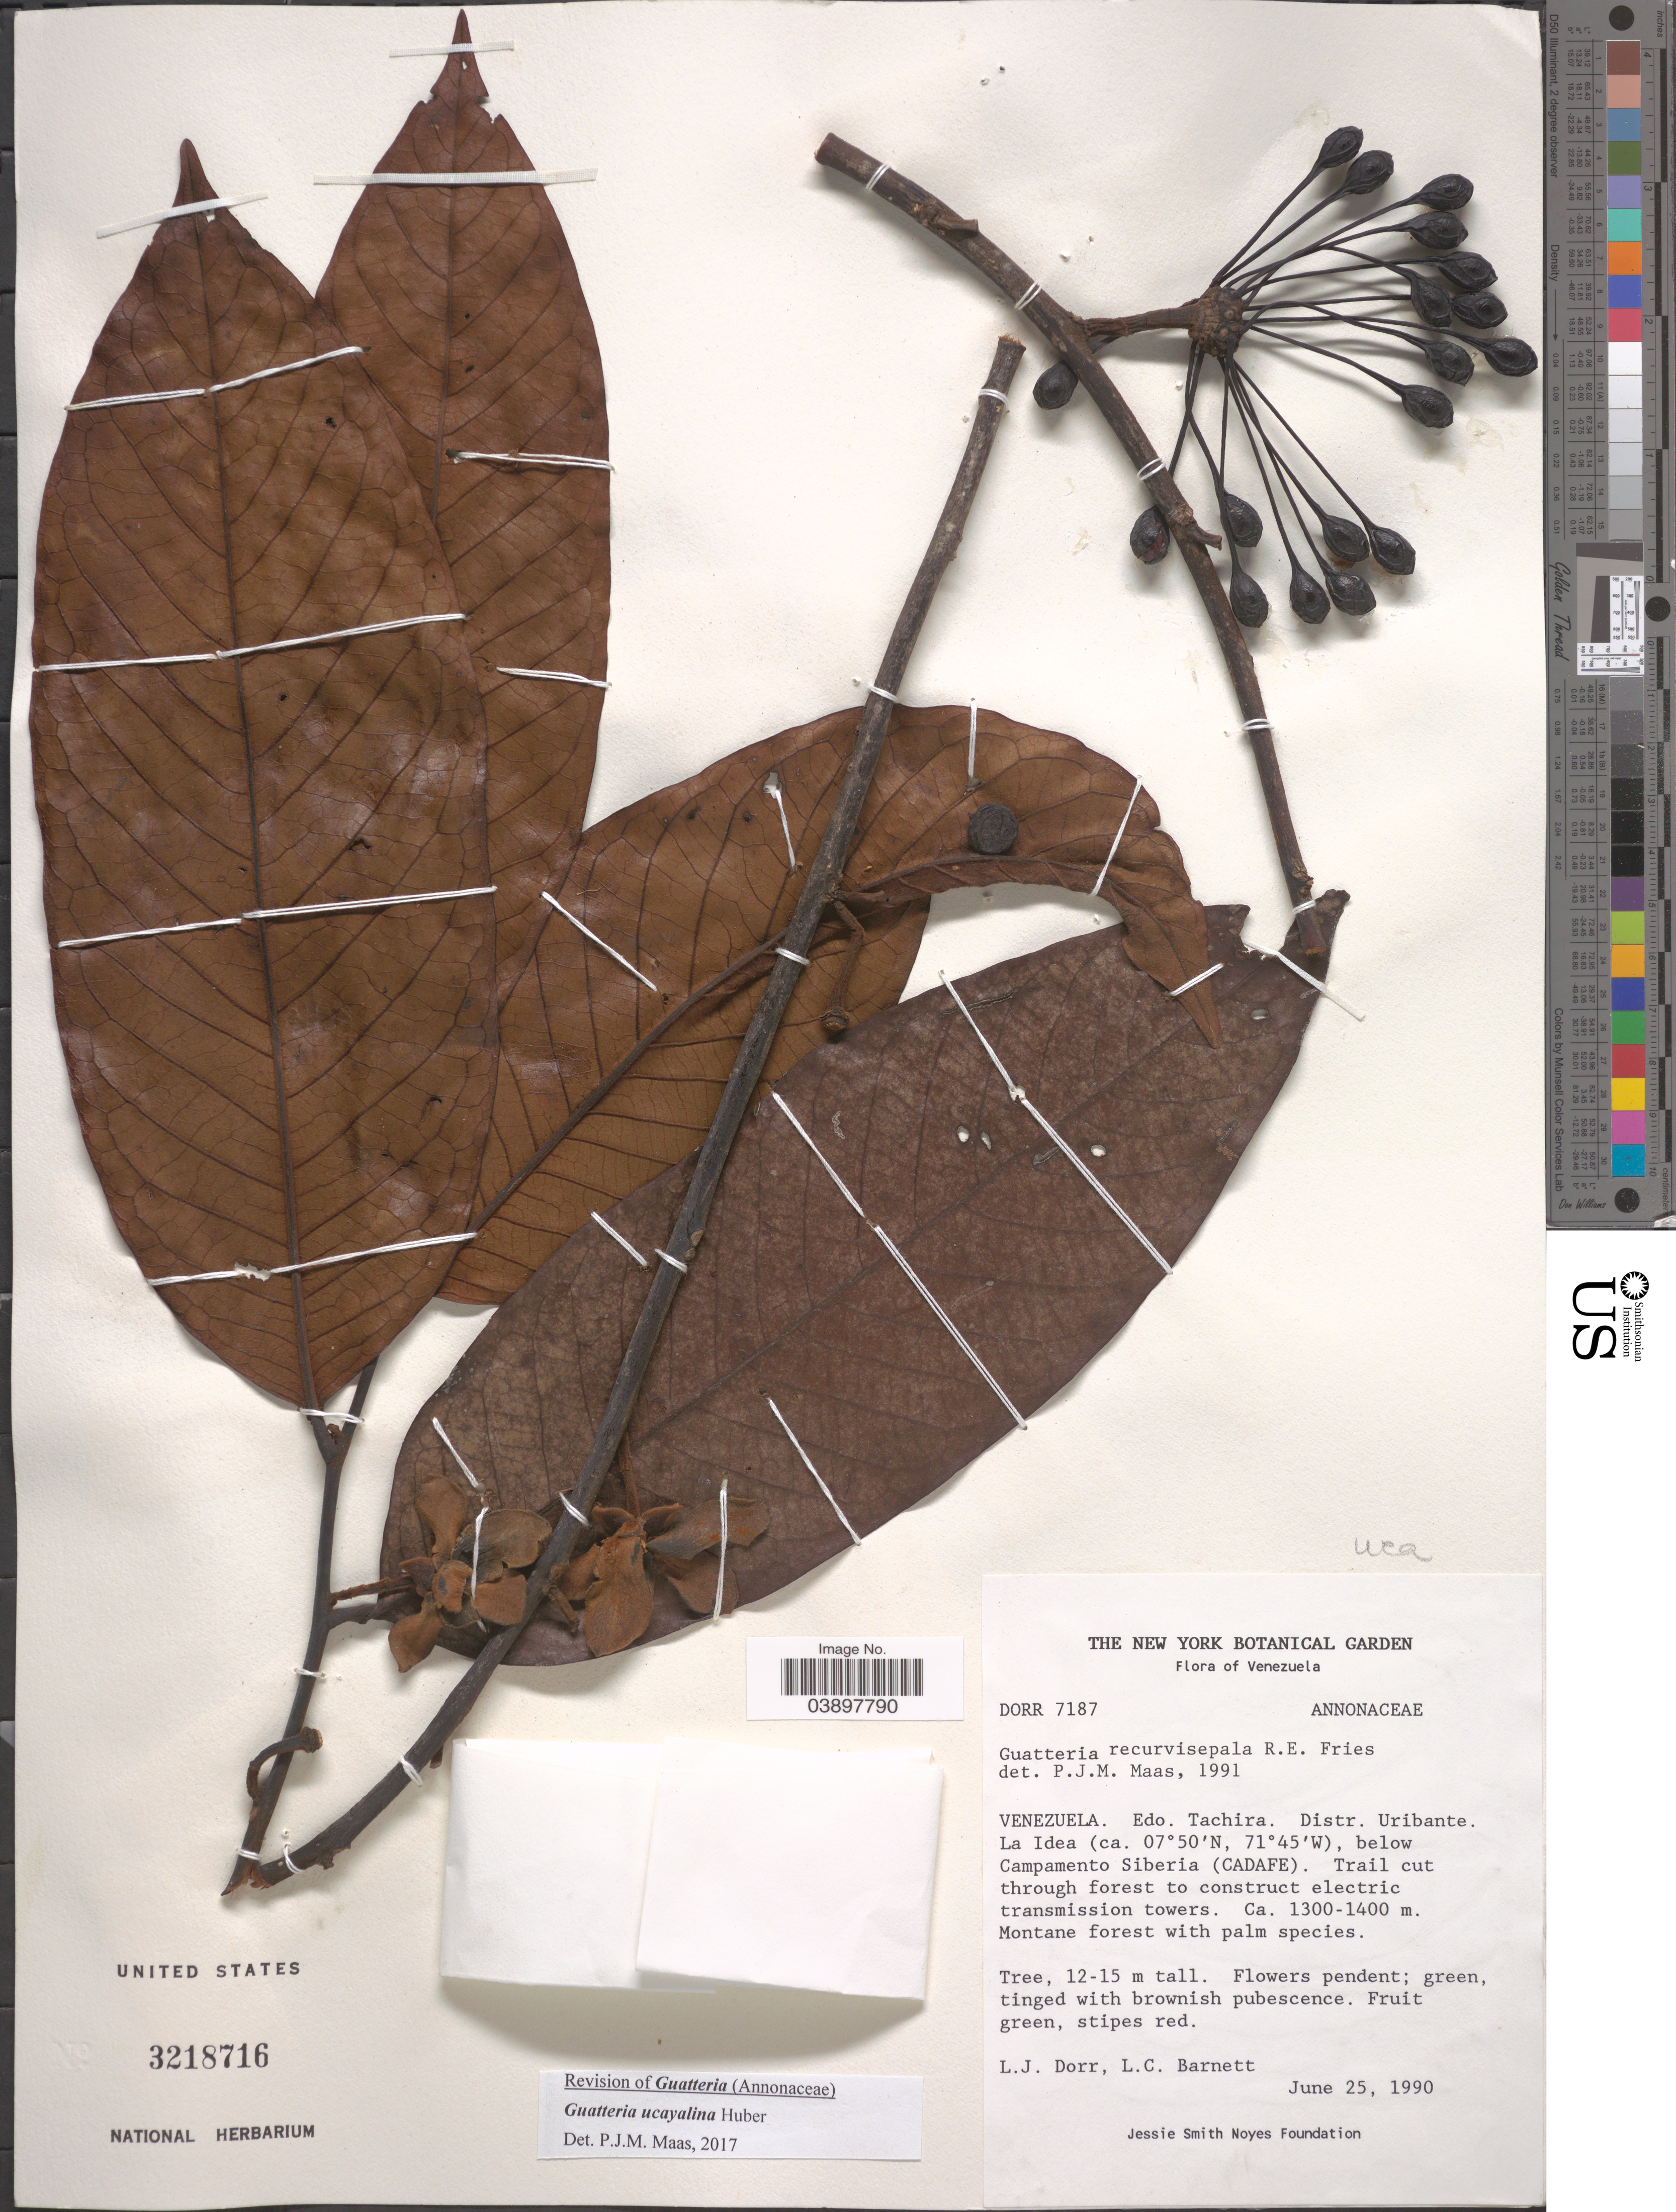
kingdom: Plantae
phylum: Tracheophyta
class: Magnoliopsida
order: Magnoliales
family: Annonaceae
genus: Guatteria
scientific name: Guatteria ucayalina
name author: Huber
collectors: L. J. Dorr & L. C. Barnett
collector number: DORR 7187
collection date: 1990-06-25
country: Venezuela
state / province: Táchira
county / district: Uribante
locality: La Idea below Campamento Siberia (CADAFE)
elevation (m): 1300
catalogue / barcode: US 3218716